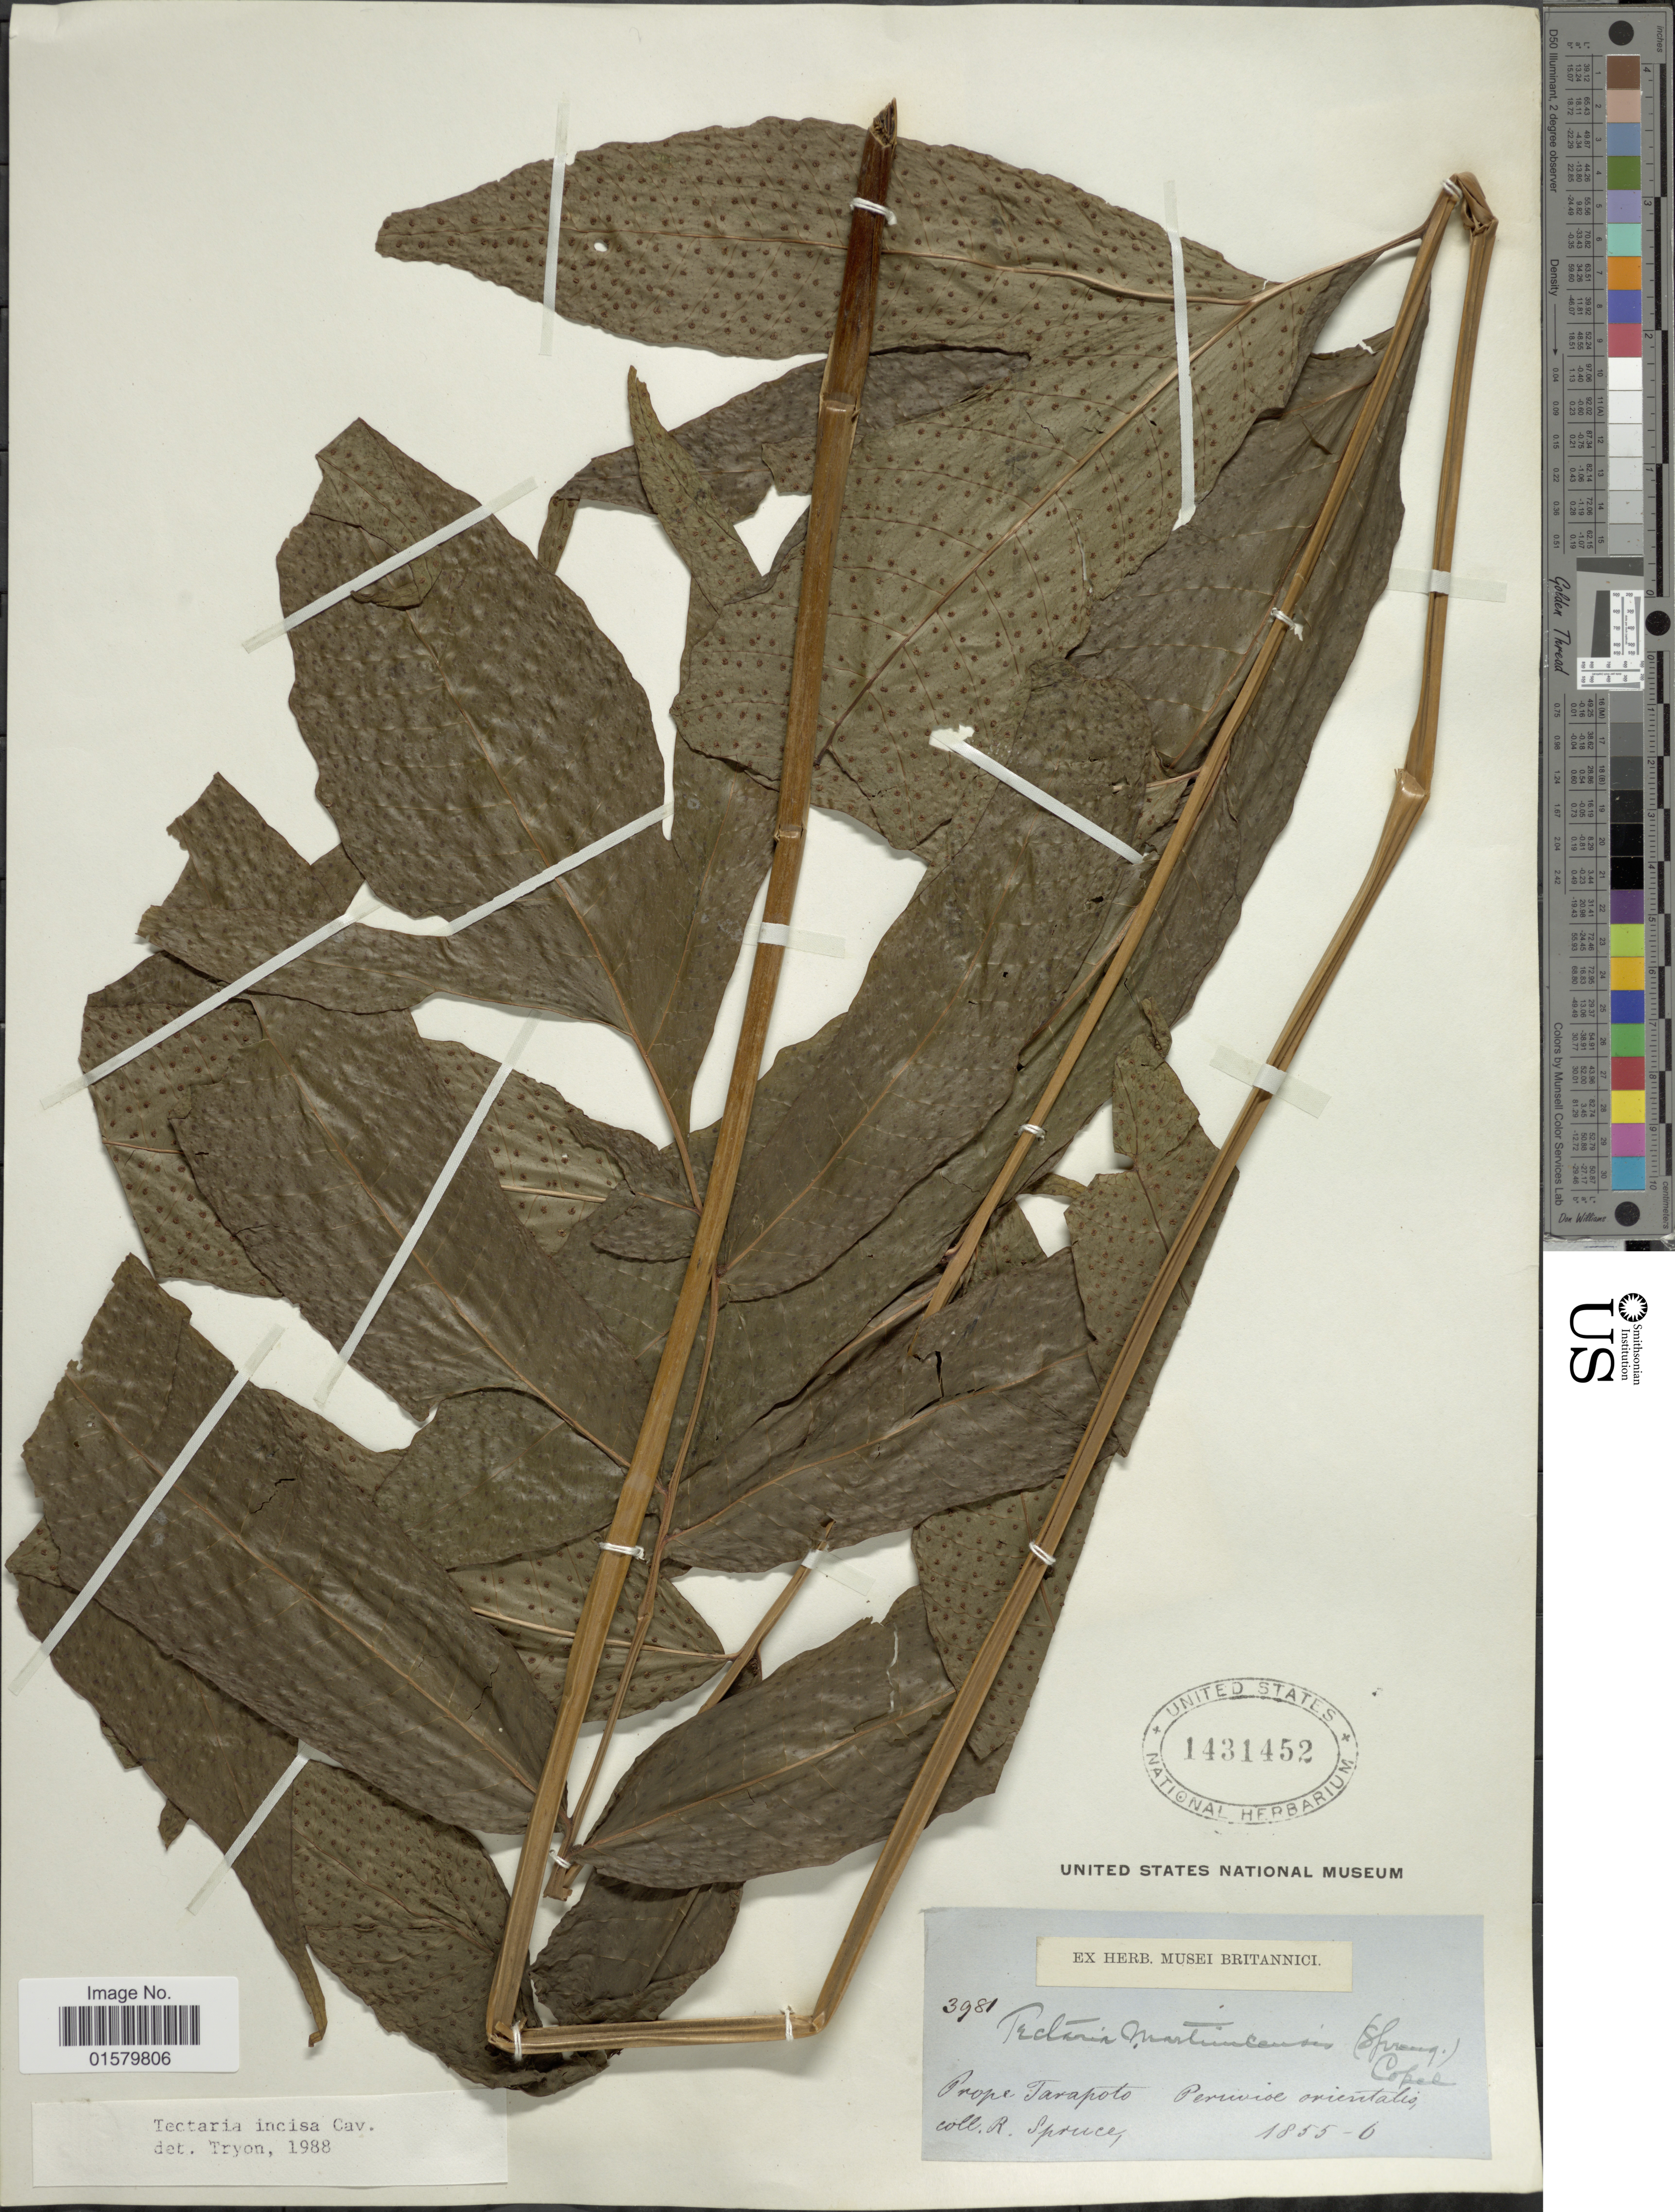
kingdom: Plantae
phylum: Tracheophyta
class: Polypodiopsida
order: Polypodiales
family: Tectariaceae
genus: Tectaria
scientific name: Tectaria incisa var. incisa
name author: Cav.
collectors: R. Spruce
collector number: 3981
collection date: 1855/1856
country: Peru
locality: Prope Tarapoto, Peruviae orientalis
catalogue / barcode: US 1431452